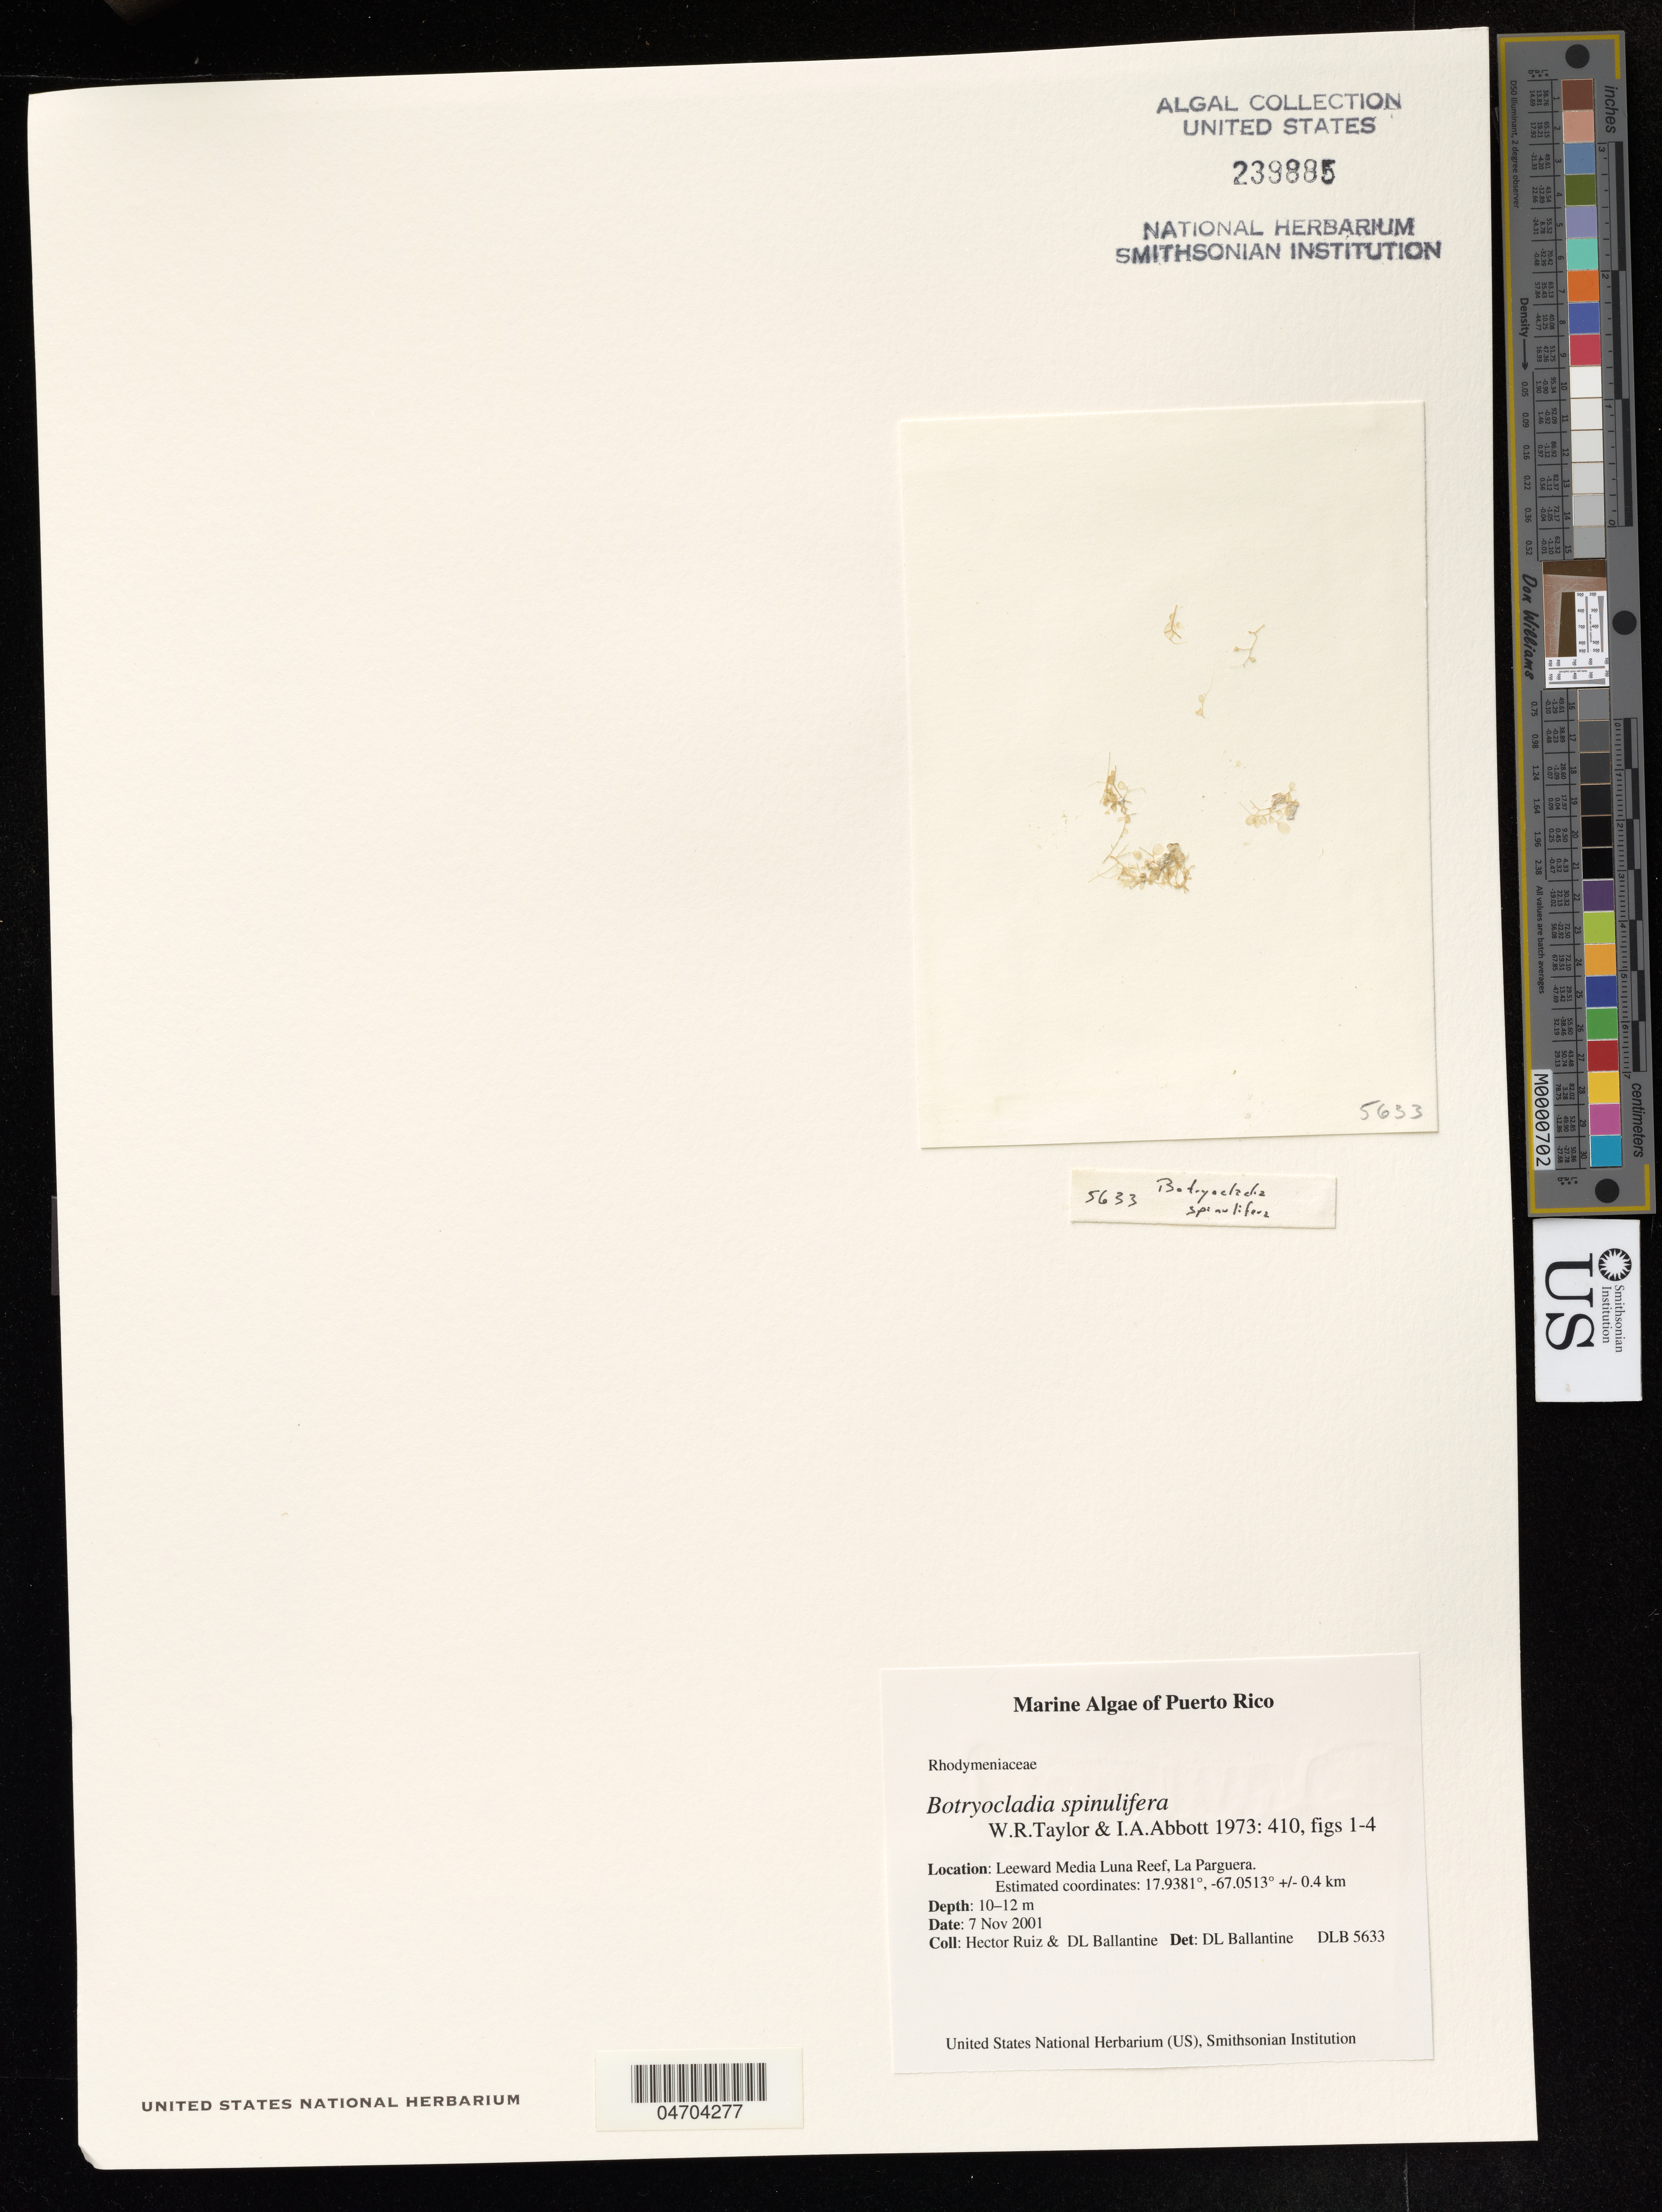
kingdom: Plantae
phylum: Rhodophyta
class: Florideophyceae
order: Rhodymeniales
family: Rhodymeniaceae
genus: Botryocladia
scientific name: Botryocladia spinulifera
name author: W.R. Taylor & I.A. Abbott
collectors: H. Ruiz & D. Ballantine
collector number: DLB5633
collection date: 2001-11-07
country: Puerto Rico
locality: Leeward Media Luna Reef, La Parguera.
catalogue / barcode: US 239885